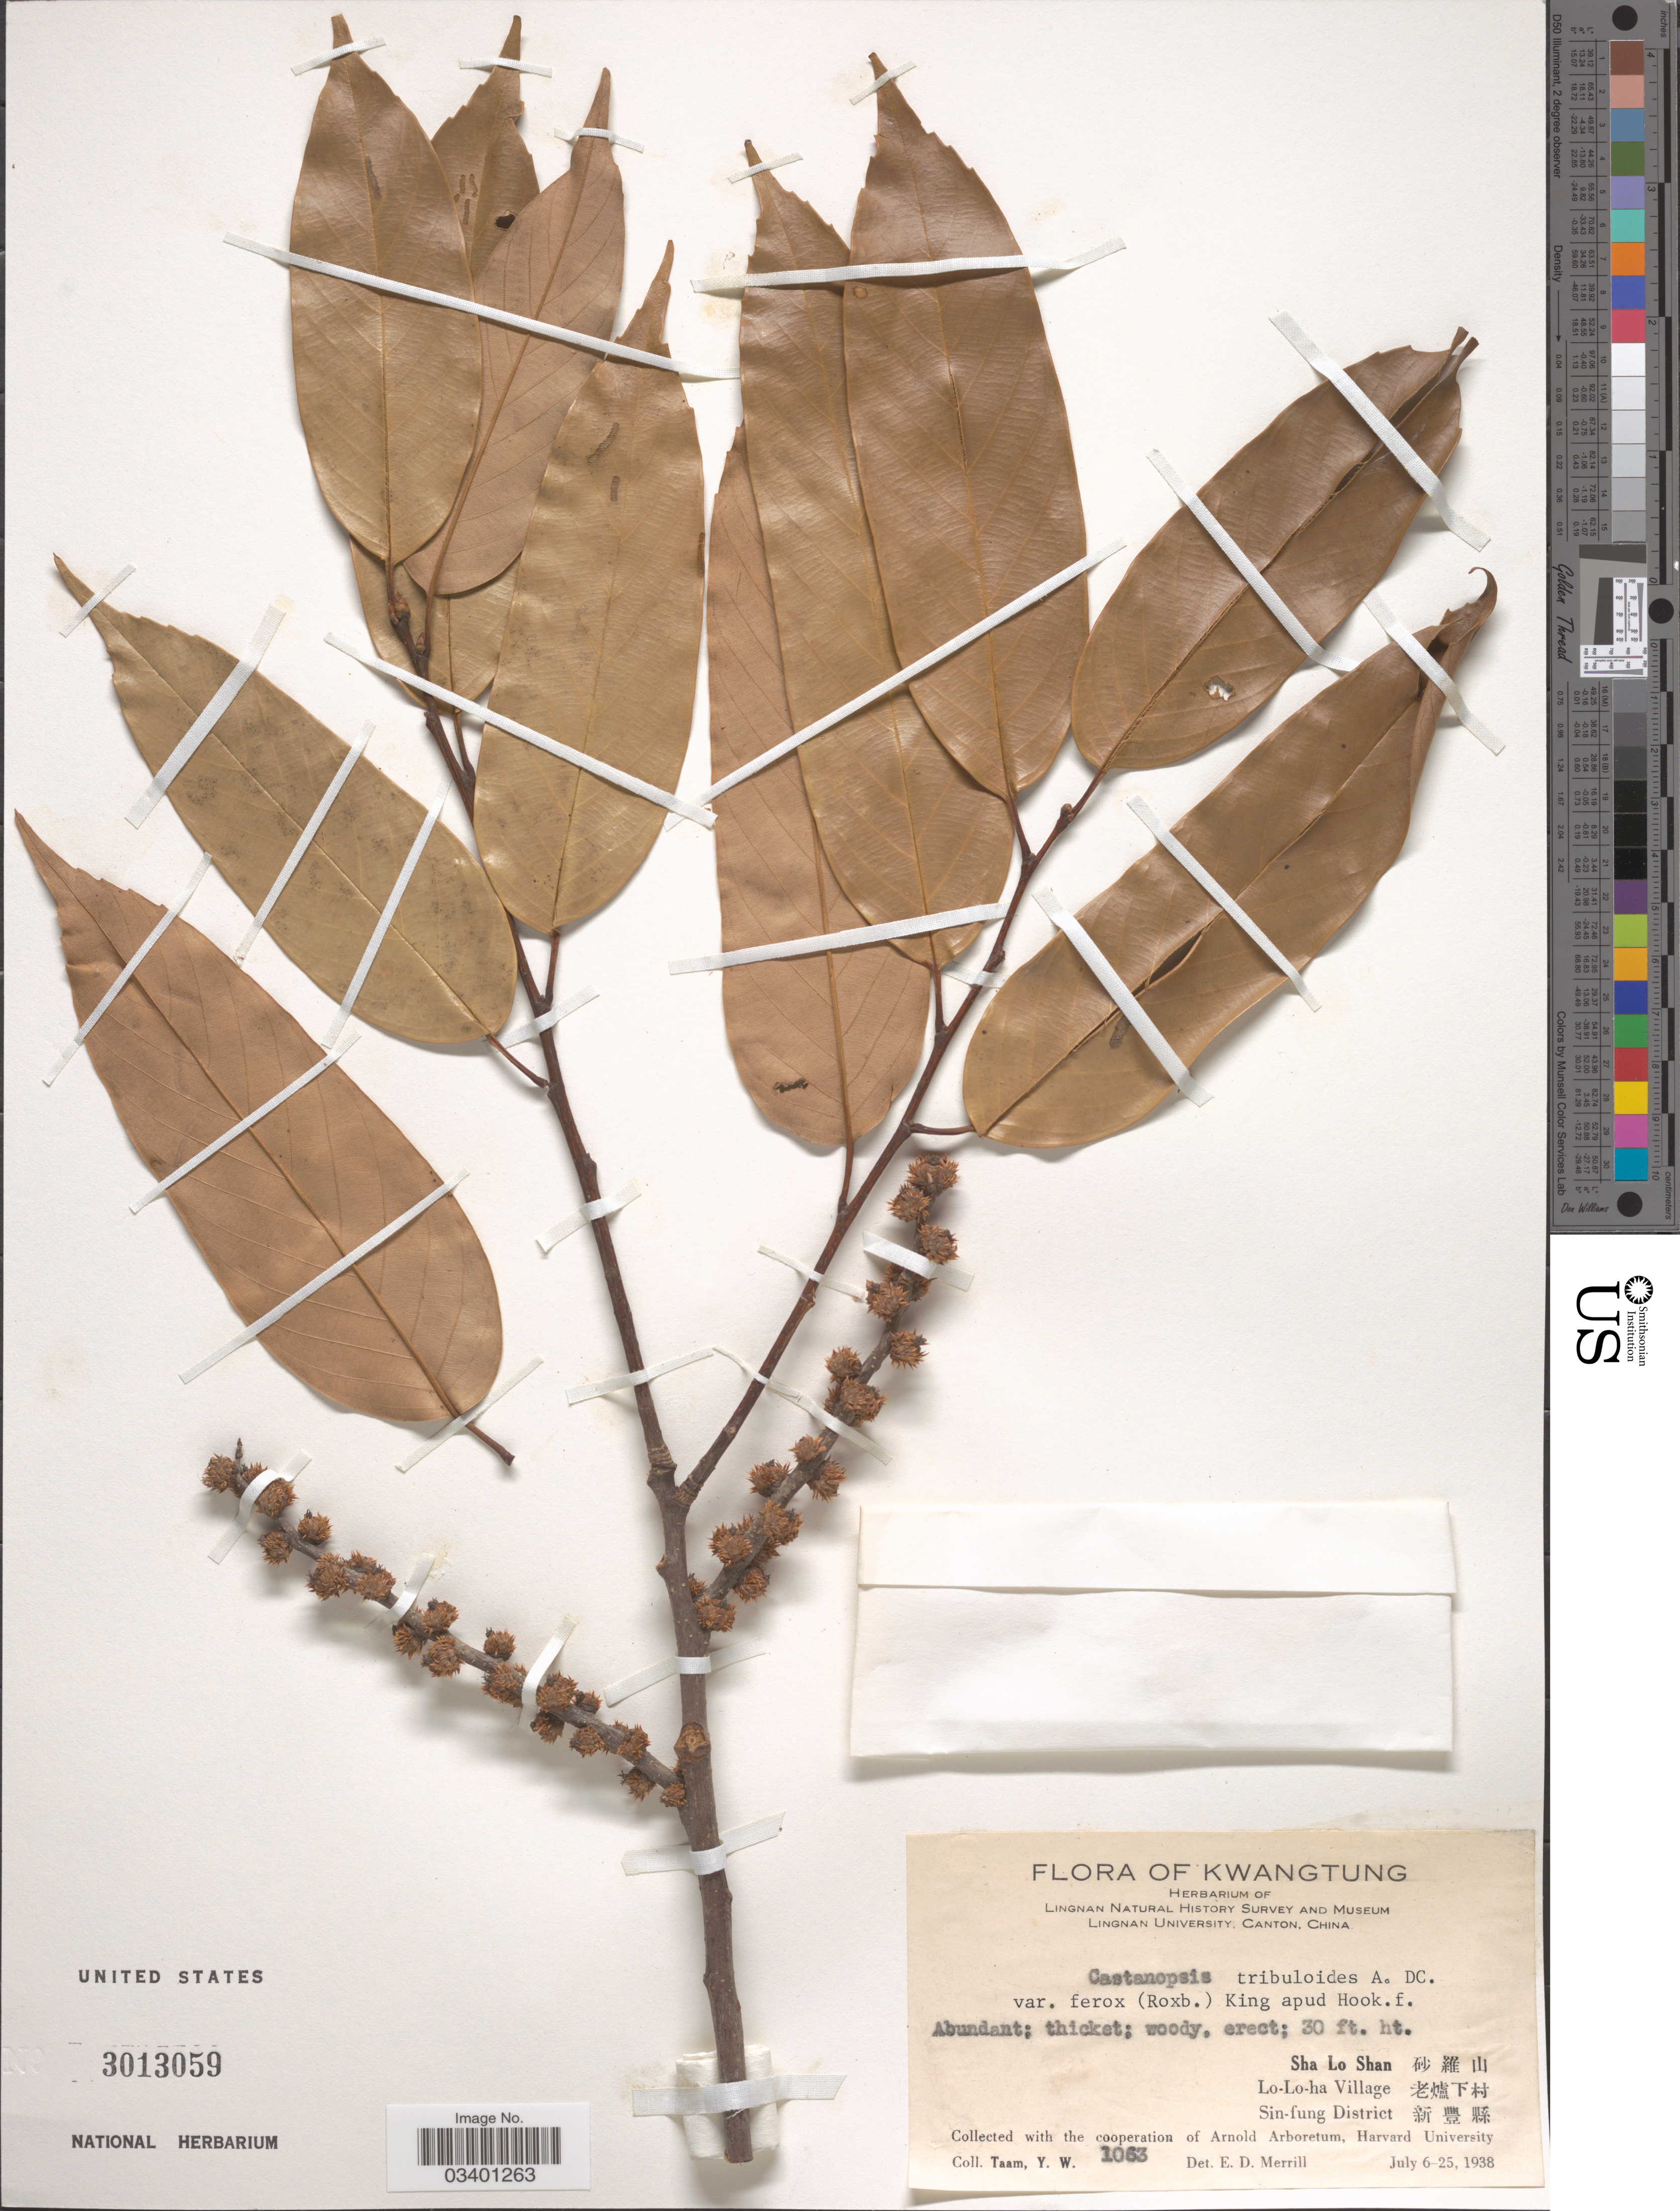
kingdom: Plantae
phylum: Tracheophyta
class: Magnoliopsida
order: Fagales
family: Fagaceae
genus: Castanopsis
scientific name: Castanopsis tribuloides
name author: (Sm.) A. DC.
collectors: Y. W. Taam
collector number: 1063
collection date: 1938-07-06/1938-07-25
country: China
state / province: Guangdong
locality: Kwangtung. Sha Lo Shan X. Lo-Lo-ha Village X. Sin-fung District X.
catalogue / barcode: US 3013059